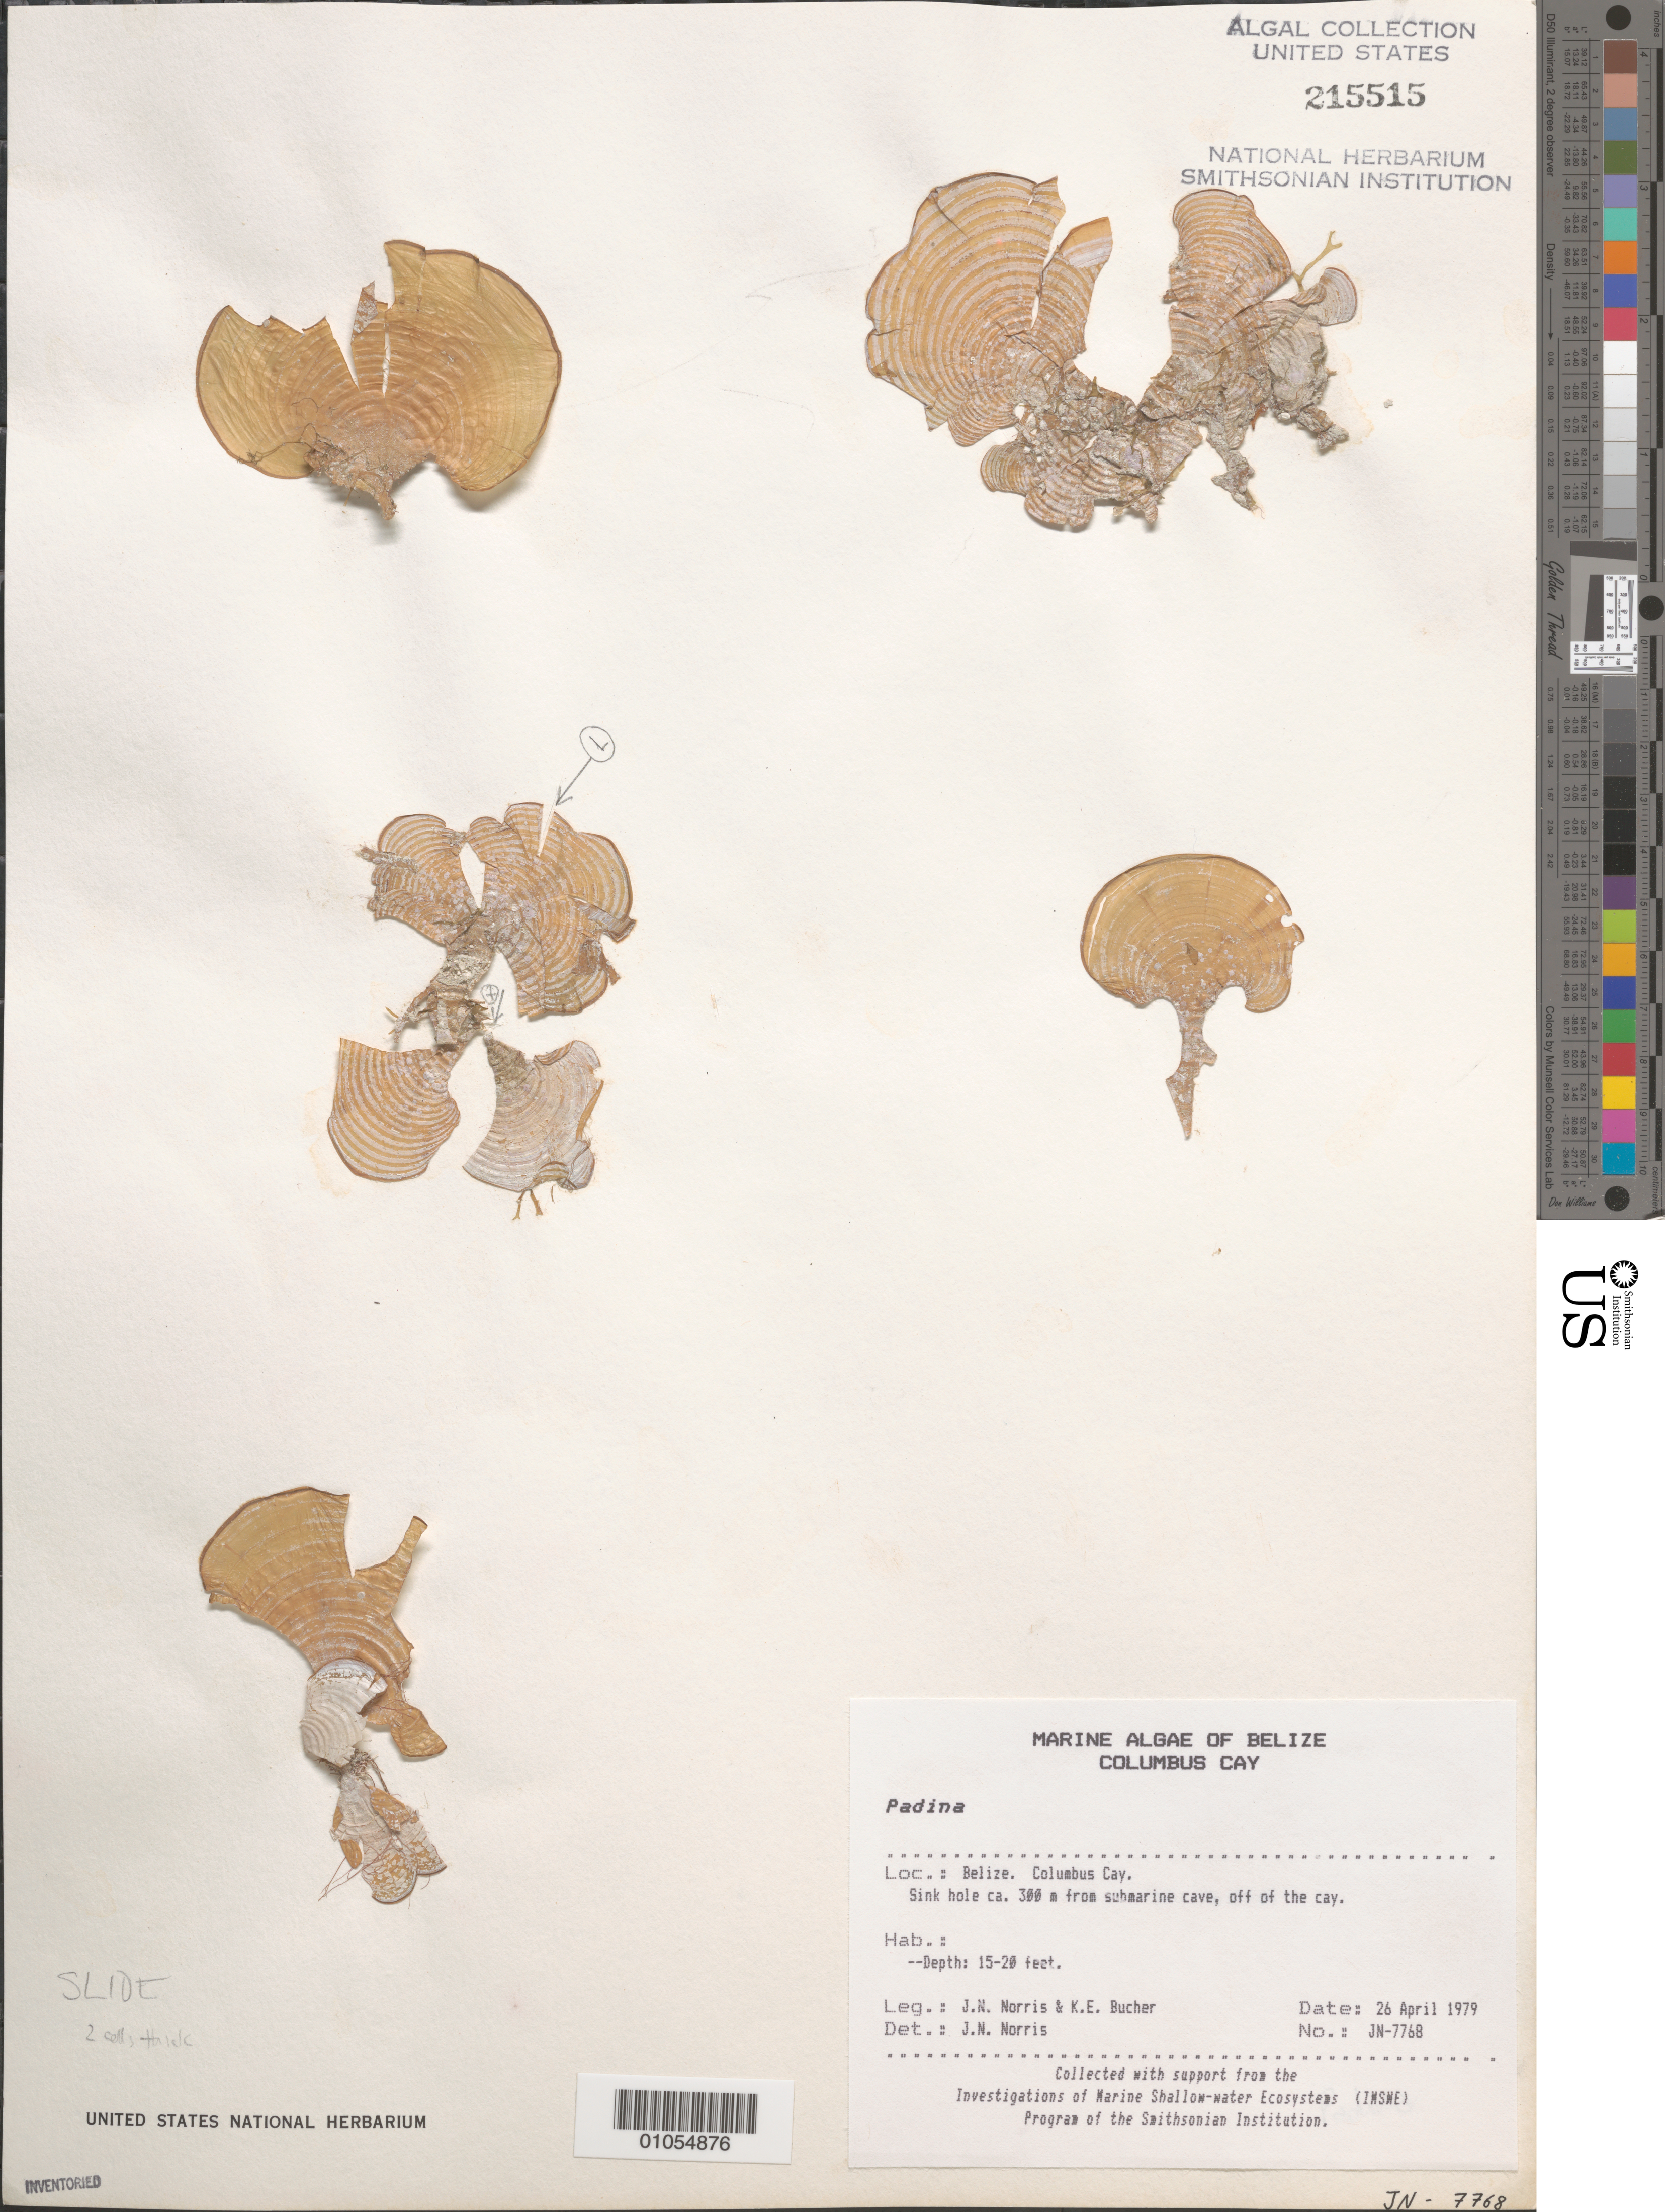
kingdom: Chromista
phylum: Ochrophyta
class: Phaeophyceae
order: Dictyotales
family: Dictyotaceae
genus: Padina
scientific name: Padina sp.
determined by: Norris, James N.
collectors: J. N. Norris & K. E. Bucher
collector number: JN-7768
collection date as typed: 26 Apr 1979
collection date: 1979-04-26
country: Belize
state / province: Stann Creek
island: Columbus Cay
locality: Sink hole ca. 300 m from submarine cave, off of the cay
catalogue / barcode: US 215515